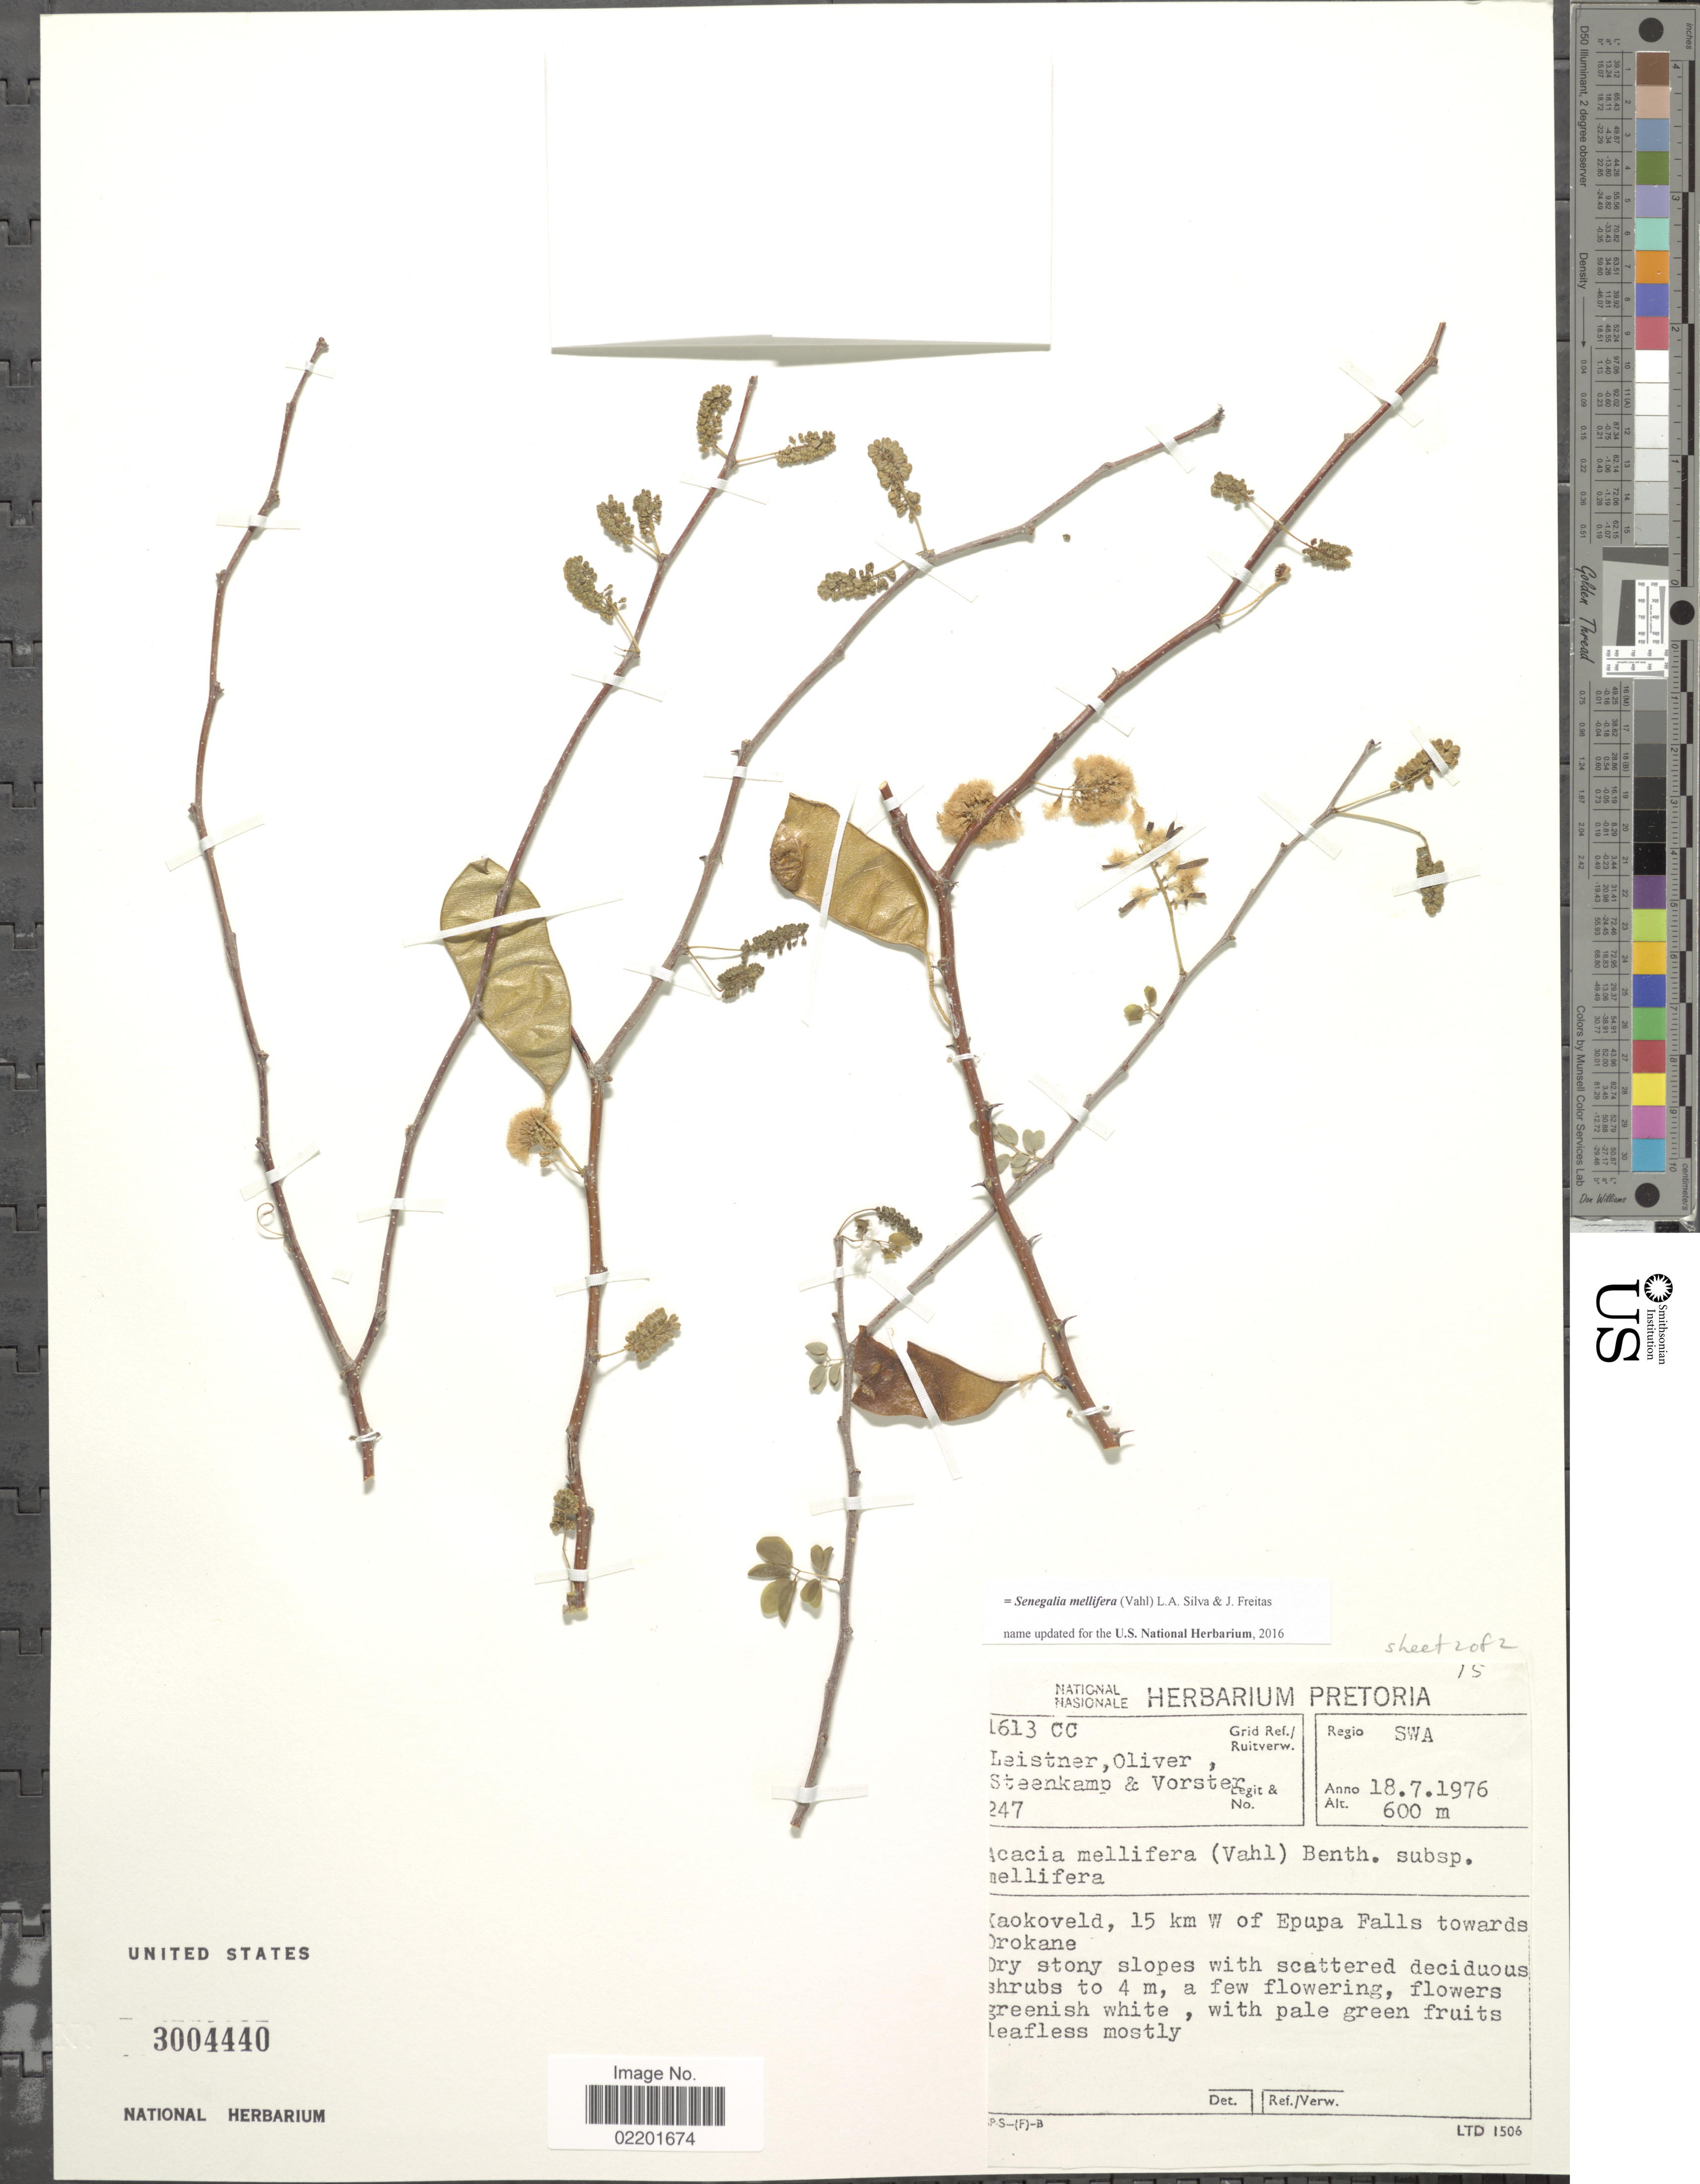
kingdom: Plantae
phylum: Tracheophyta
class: Magnoliopsida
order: Fabales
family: Fabaceae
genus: Senegalia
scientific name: Senegalia mellifera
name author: (Vahl) Seigler & Ebinger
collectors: Leistner, Oliver, --, -- Steenkamp & -. Vorster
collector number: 247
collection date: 1976-07-18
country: Namibia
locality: SWA, Kaokoveld, 15 km W of Epupa Falls towards [illegible text]rokane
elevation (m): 600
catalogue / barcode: US 3004440